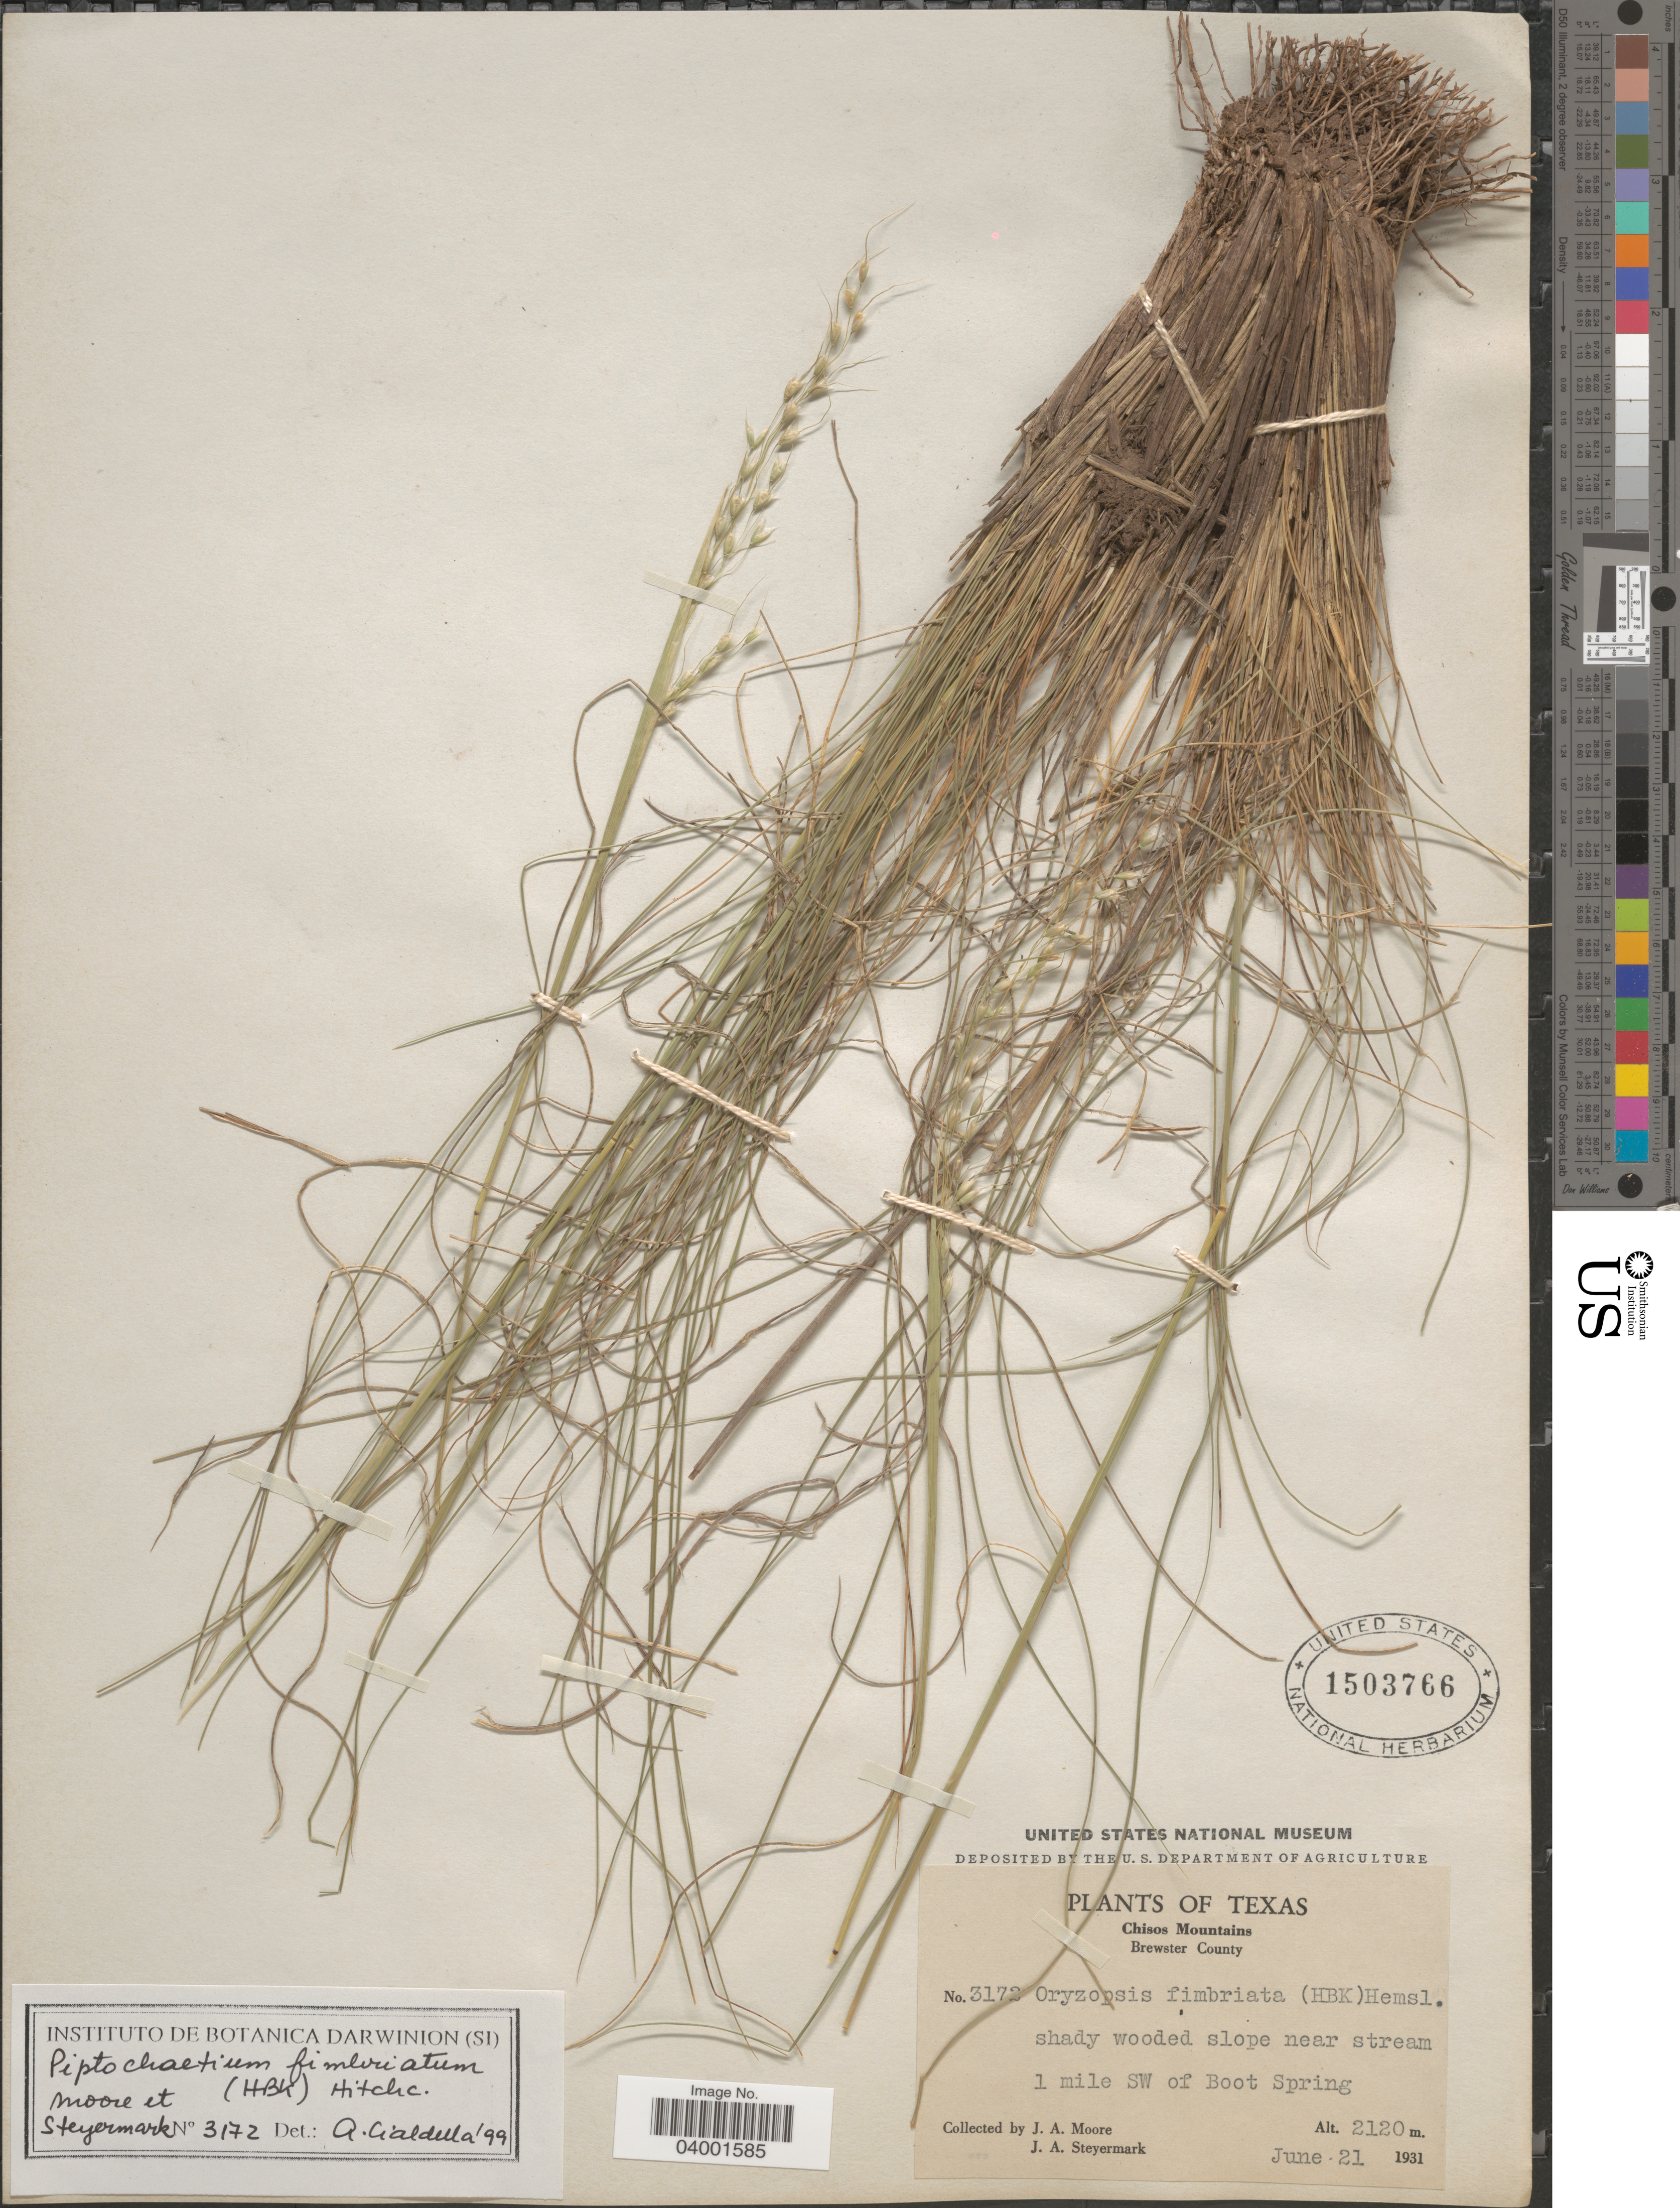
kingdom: Plantae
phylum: Tracheophyta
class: Liliopsida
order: Poales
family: Poaceae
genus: Piptochaetium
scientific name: Piptochaetium fimbriatum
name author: (Kunth) Hitchc.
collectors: J. A. Moore & J. Steyermark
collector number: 3172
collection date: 1931-06-21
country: United States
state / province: Texas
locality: Chisos Mountains. Brewster County. Shady wooded slope near stream 1 mile SW of Boot Spring.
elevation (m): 2120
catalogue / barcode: US 1503766